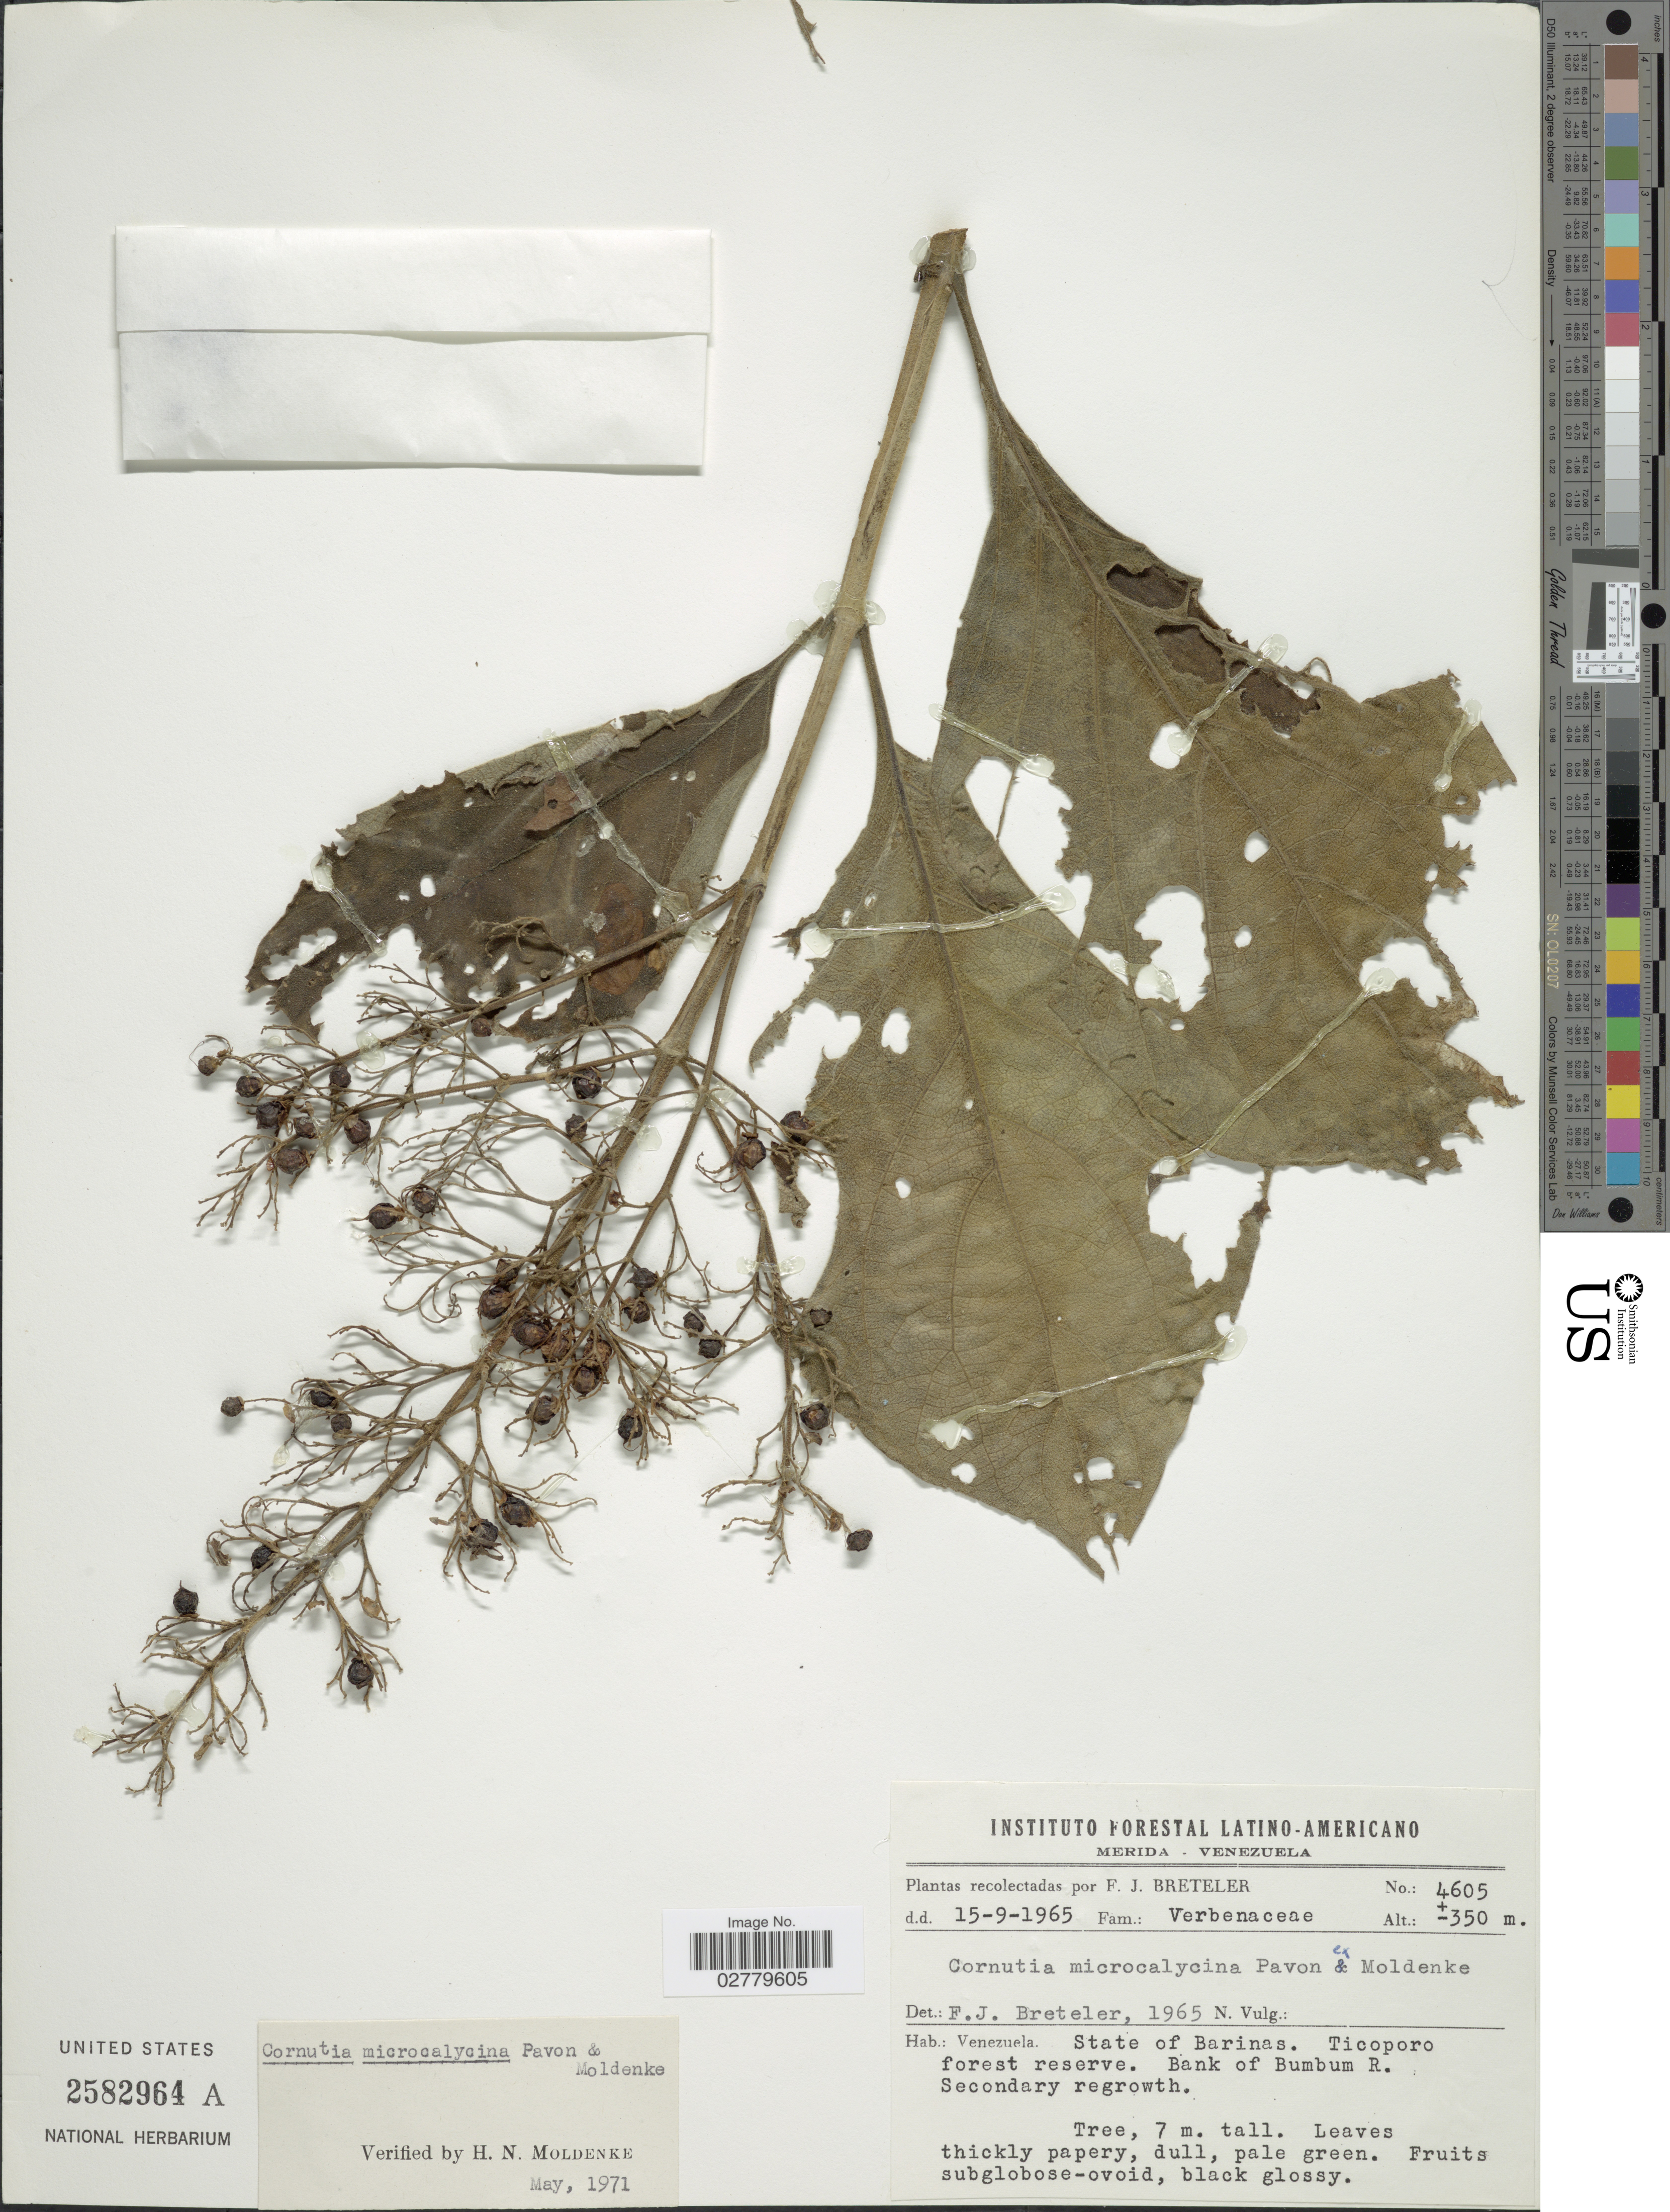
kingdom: Plantae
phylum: Tracheophyta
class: Magnoliopsida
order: Lamiales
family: Lamiaceae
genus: Cornutia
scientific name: Cornutia microcalycina var. microcalycina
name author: Pav. ex Moldenke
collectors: F. J. Breteler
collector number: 4605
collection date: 1965-09-15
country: Venezuela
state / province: Barinas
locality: Ticoporo forest reserve. Bank of Bumbum R.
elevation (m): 350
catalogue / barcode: US 2582964A